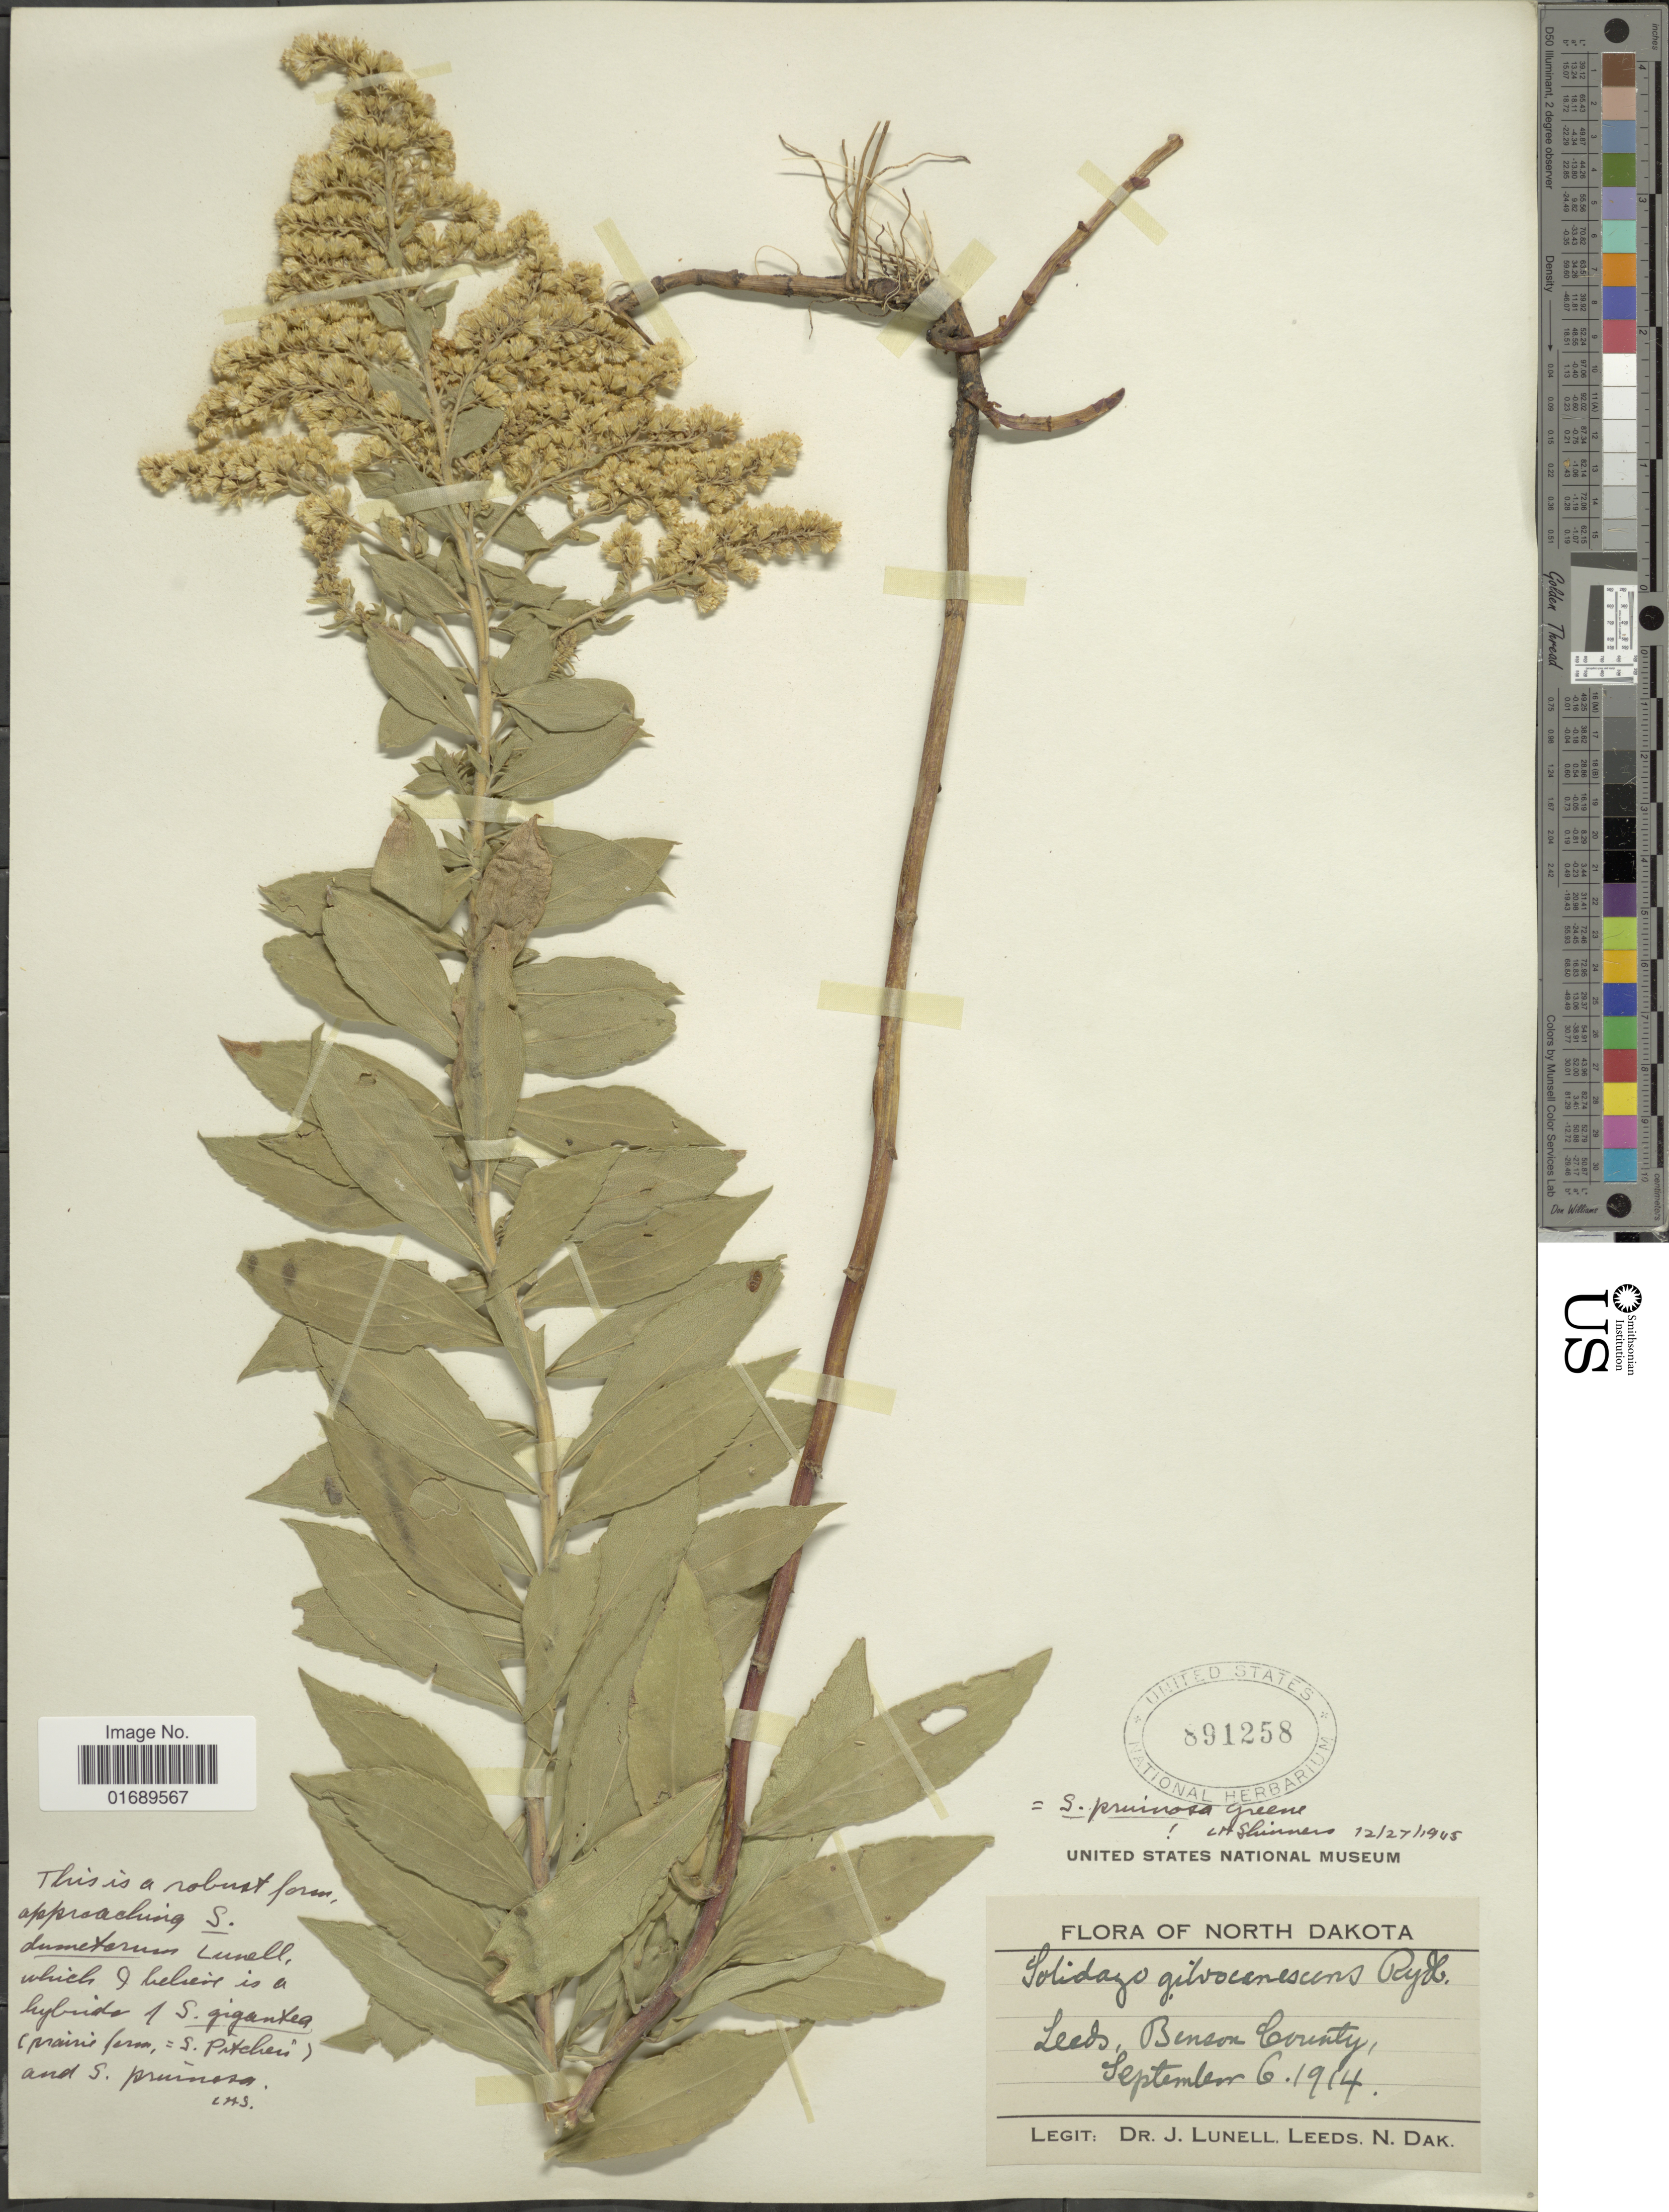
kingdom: Plantae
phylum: Tracheophyta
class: Magnoliopsida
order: Asterales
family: Asteraceae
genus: Solidago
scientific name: Solidago pruinosa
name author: Greene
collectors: J. Lunell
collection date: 1914-09-06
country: United States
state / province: North Dakota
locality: Leeds, benson County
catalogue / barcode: US 891258